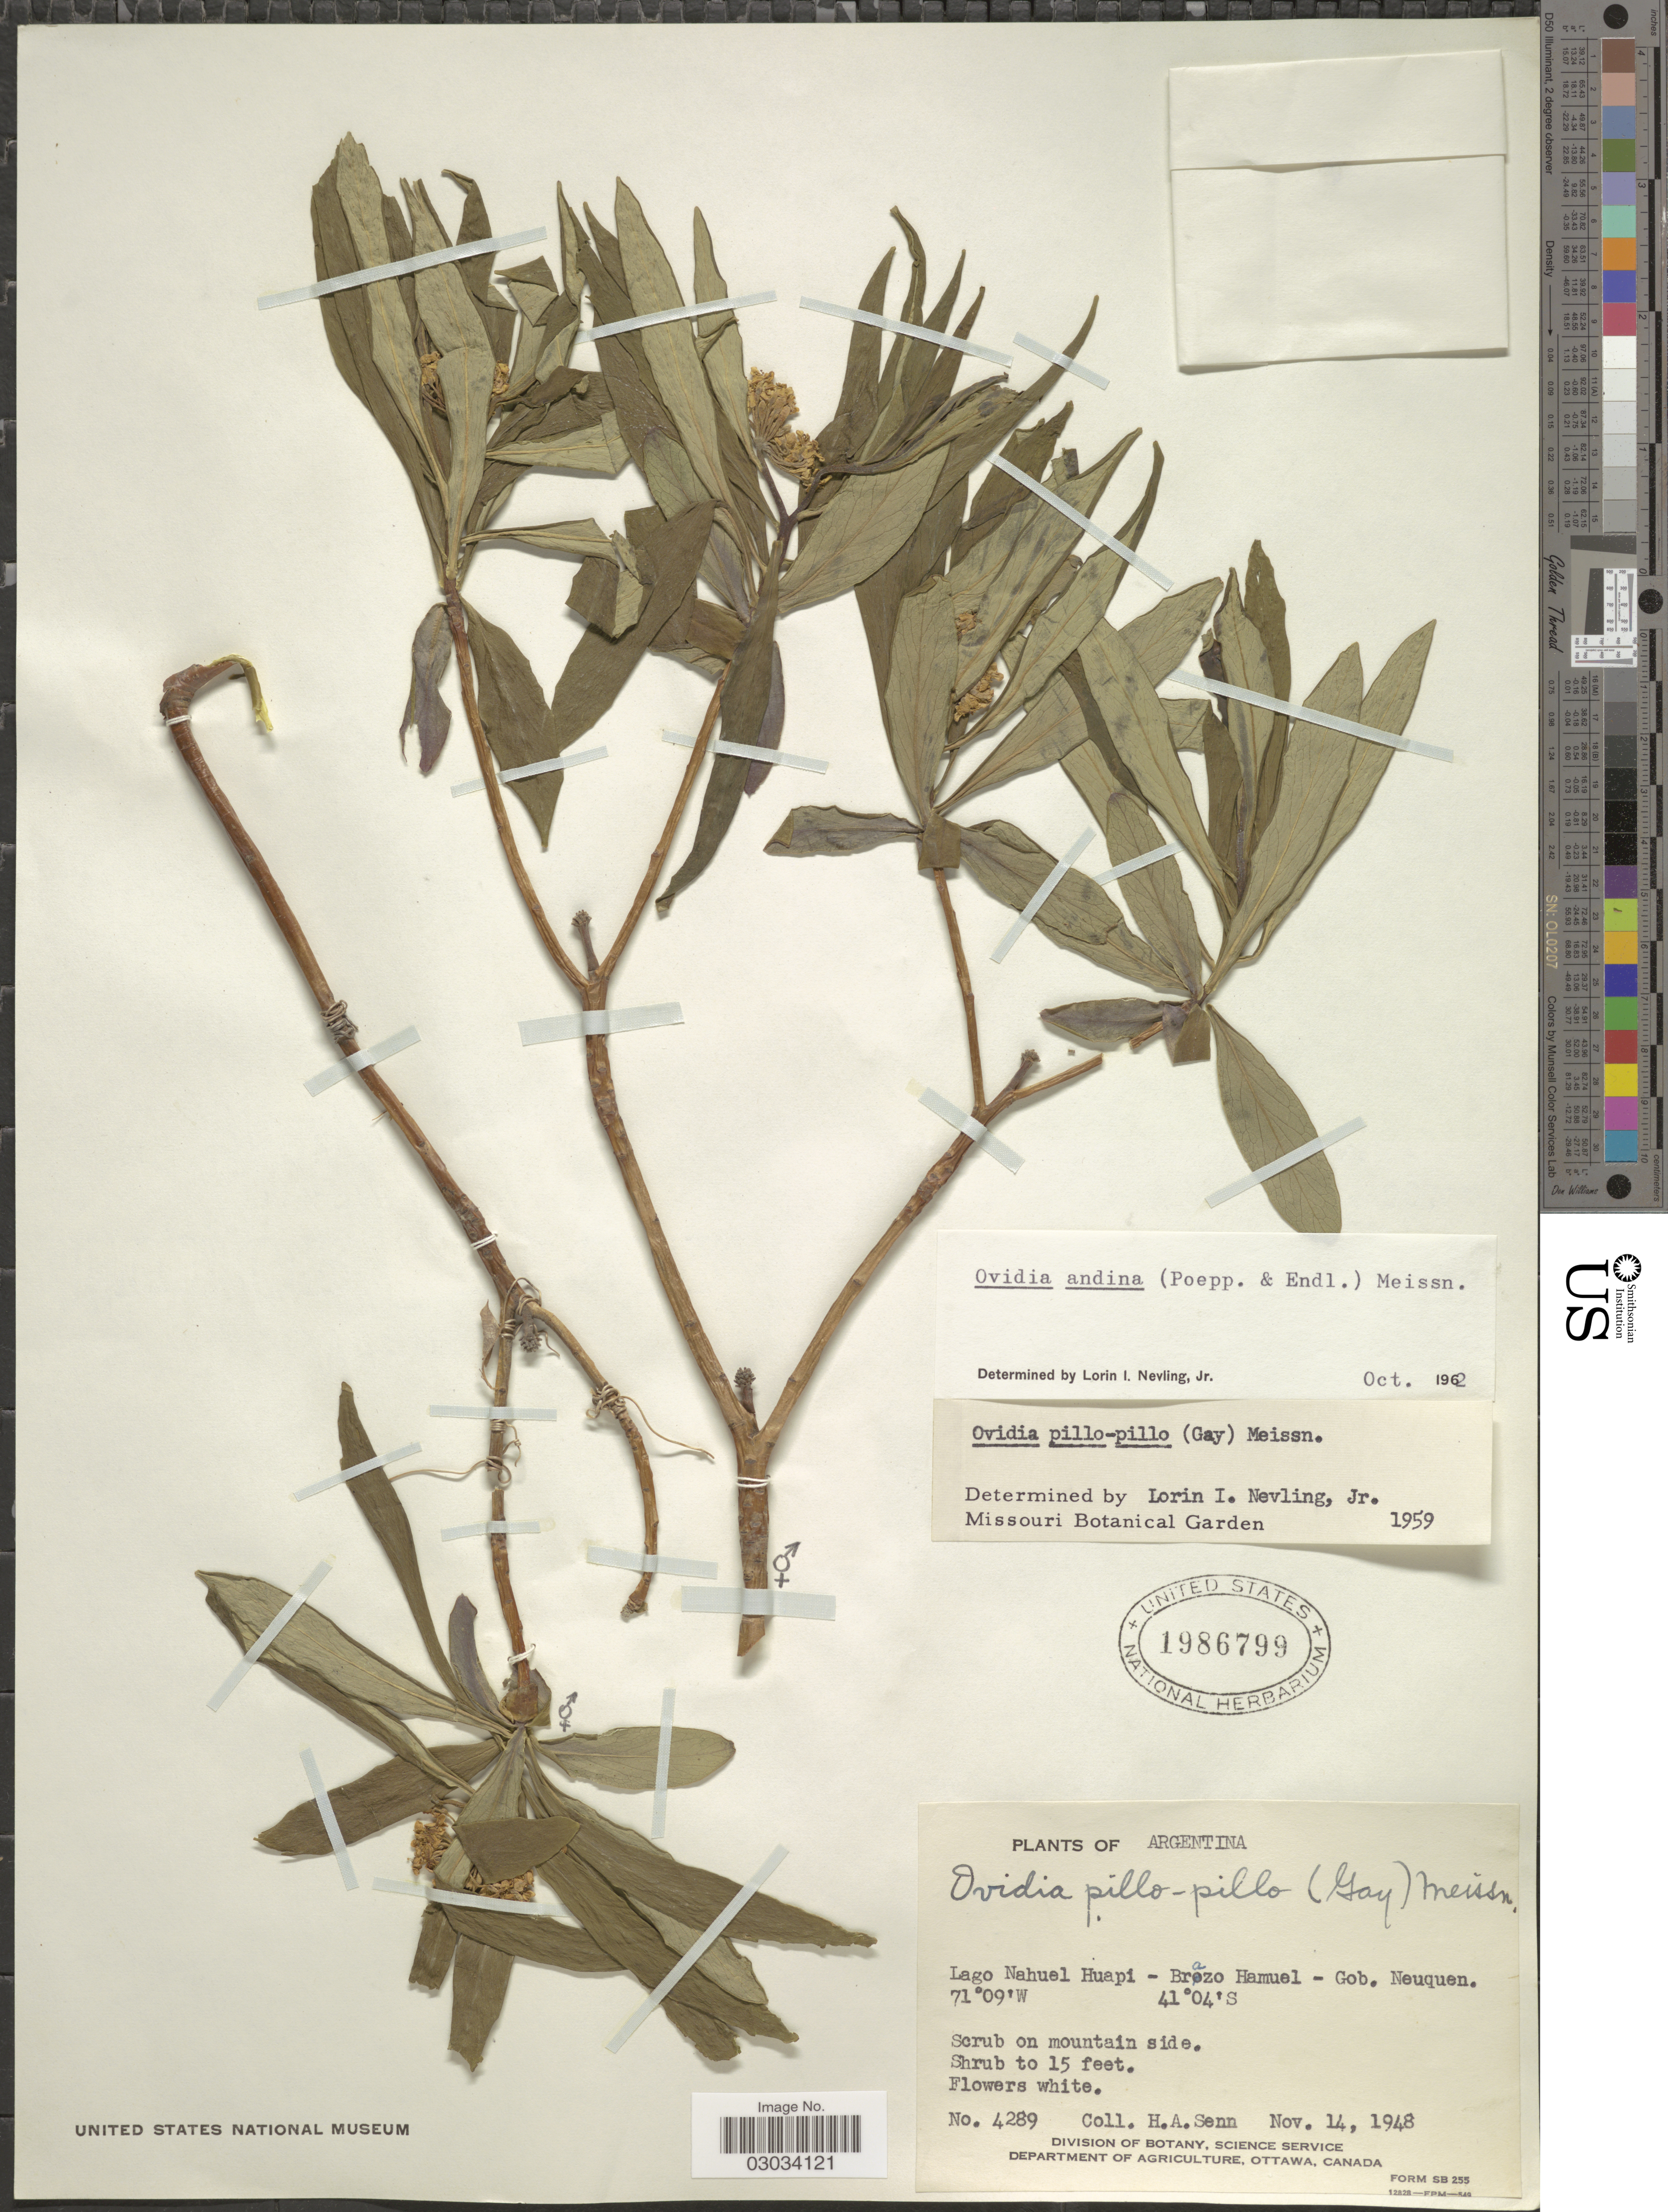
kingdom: Plantae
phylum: Tracheophyta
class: Magnoliopsida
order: Malvales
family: Thymelaeaceae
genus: Ovidia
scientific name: Ovidia andina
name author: (Poepp. & Endl.) Meisn.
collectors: H. Senn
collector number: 4289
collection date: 1948-11-14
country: Argentina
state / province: Neuquen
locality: Lago Nahuel Huapi - Braza hamuel - Gob. Neuquen.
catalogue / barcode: US 1986799